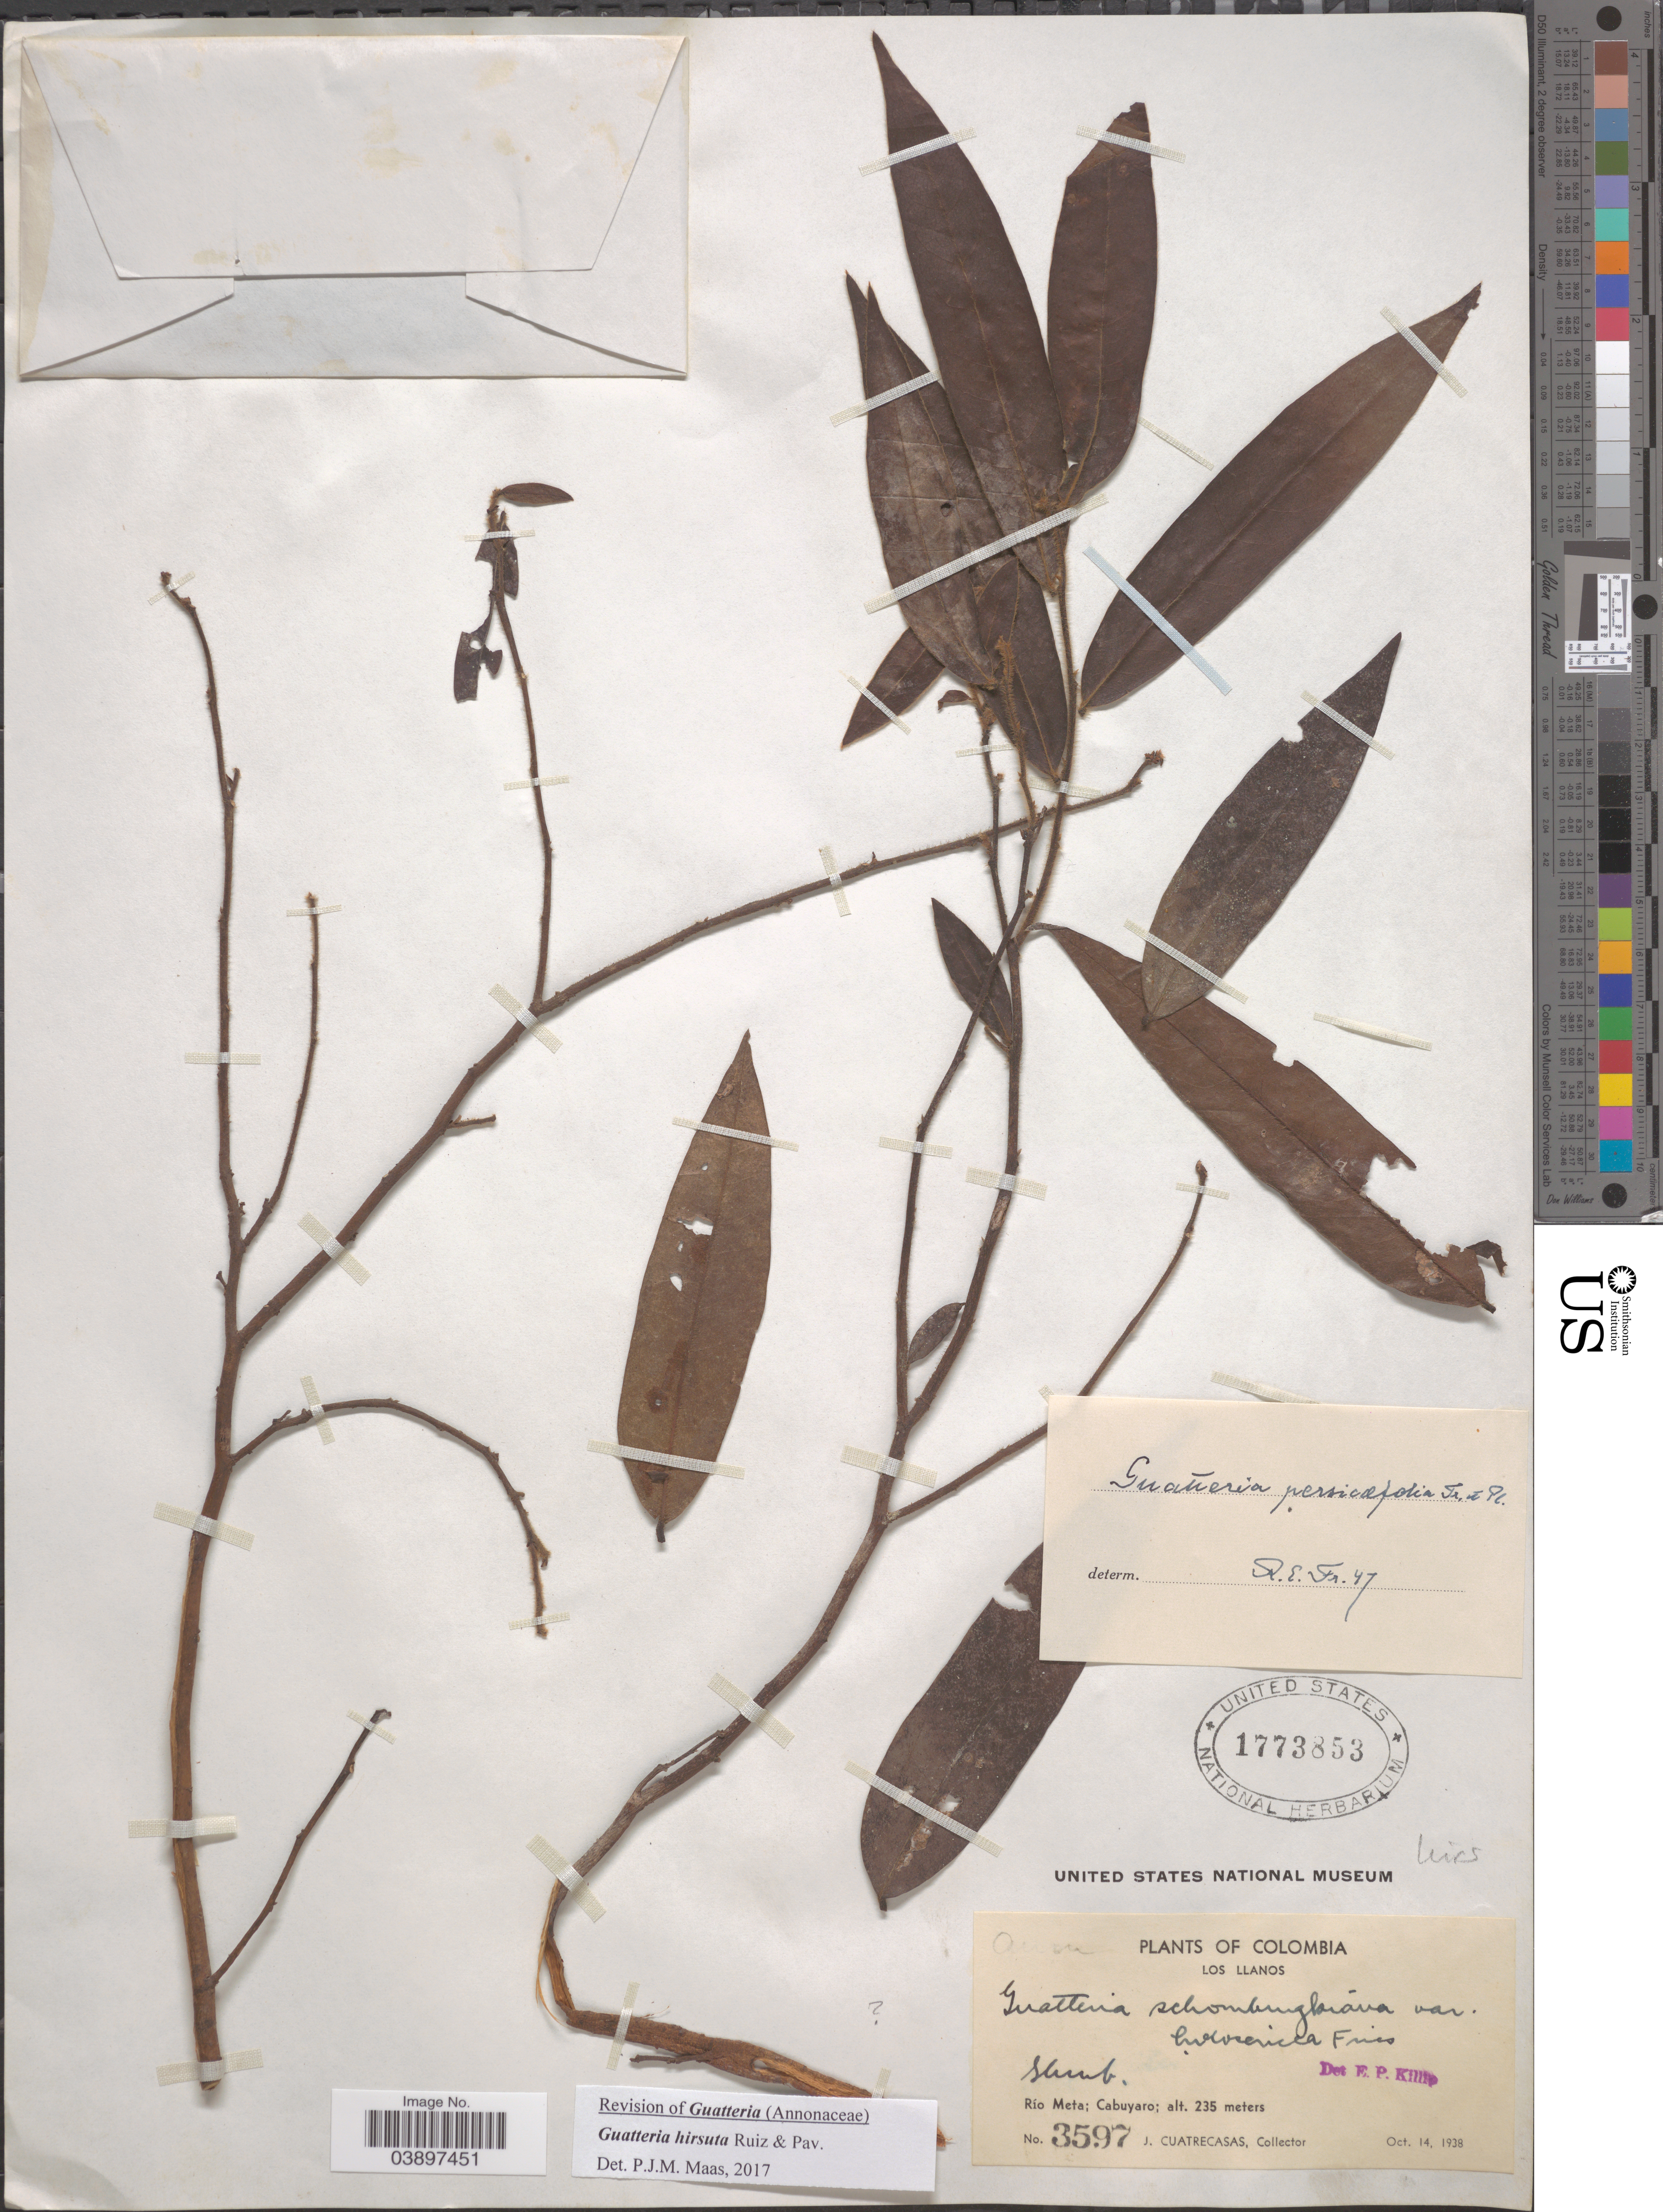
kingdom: Plantae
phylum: Tracheophyta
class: Magnoliopsida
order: Magnoliales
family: Annonaceae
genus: Guatteria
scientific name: Guatteria hirsuta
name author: Ruiz & Pav.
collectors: J. Cuatrecasas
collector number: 3597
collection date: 1938-10-14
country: Colombia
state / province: Meta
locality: Los Llanos. Río Meta; Cabuyaro.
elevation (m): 235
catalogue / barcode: US 1773853